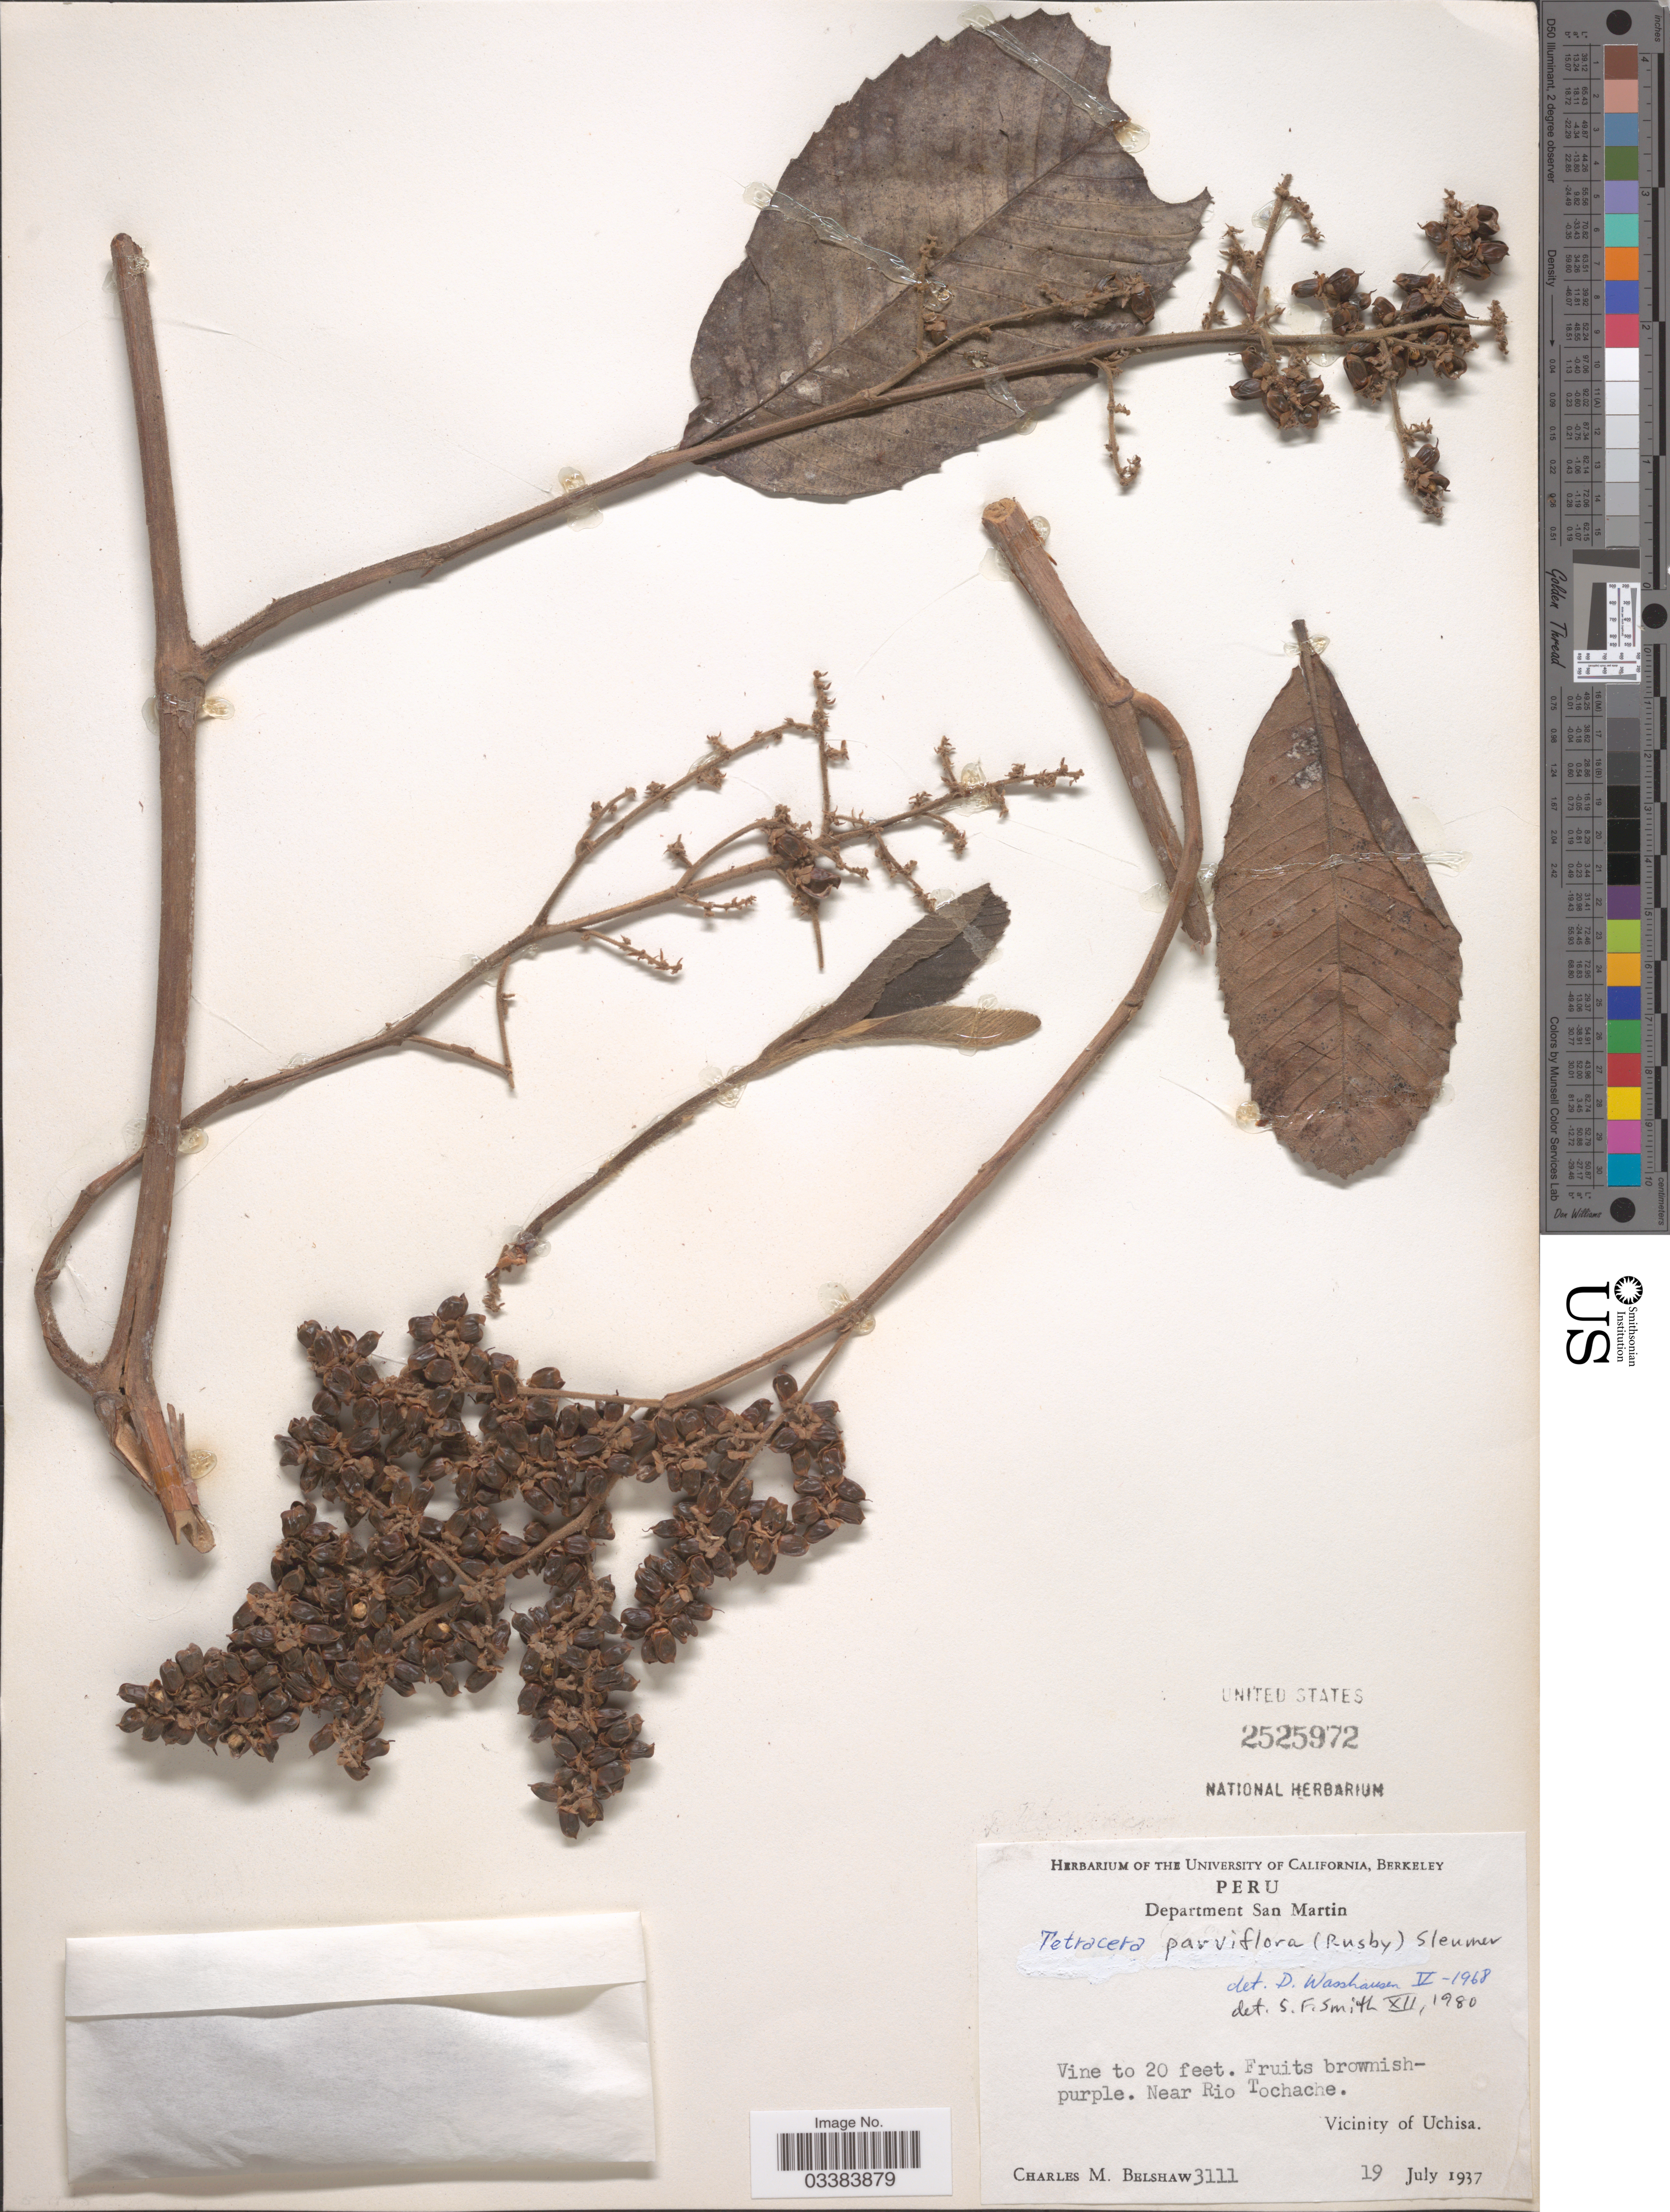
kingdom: Plantae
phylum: Tracheophyta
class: Magnoliopsida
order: Dilleniales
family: Dilleniaceae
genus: Tetracera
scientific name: Tetracera parviflora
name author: (Rusby) Sleumer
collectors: C. Shaw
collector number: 3111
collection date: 1937-07-19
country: Peru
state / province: San Martín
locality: Department San Martin. Near Rio Tochache. Vicinity of Uchisa.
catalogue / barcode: US 2525972